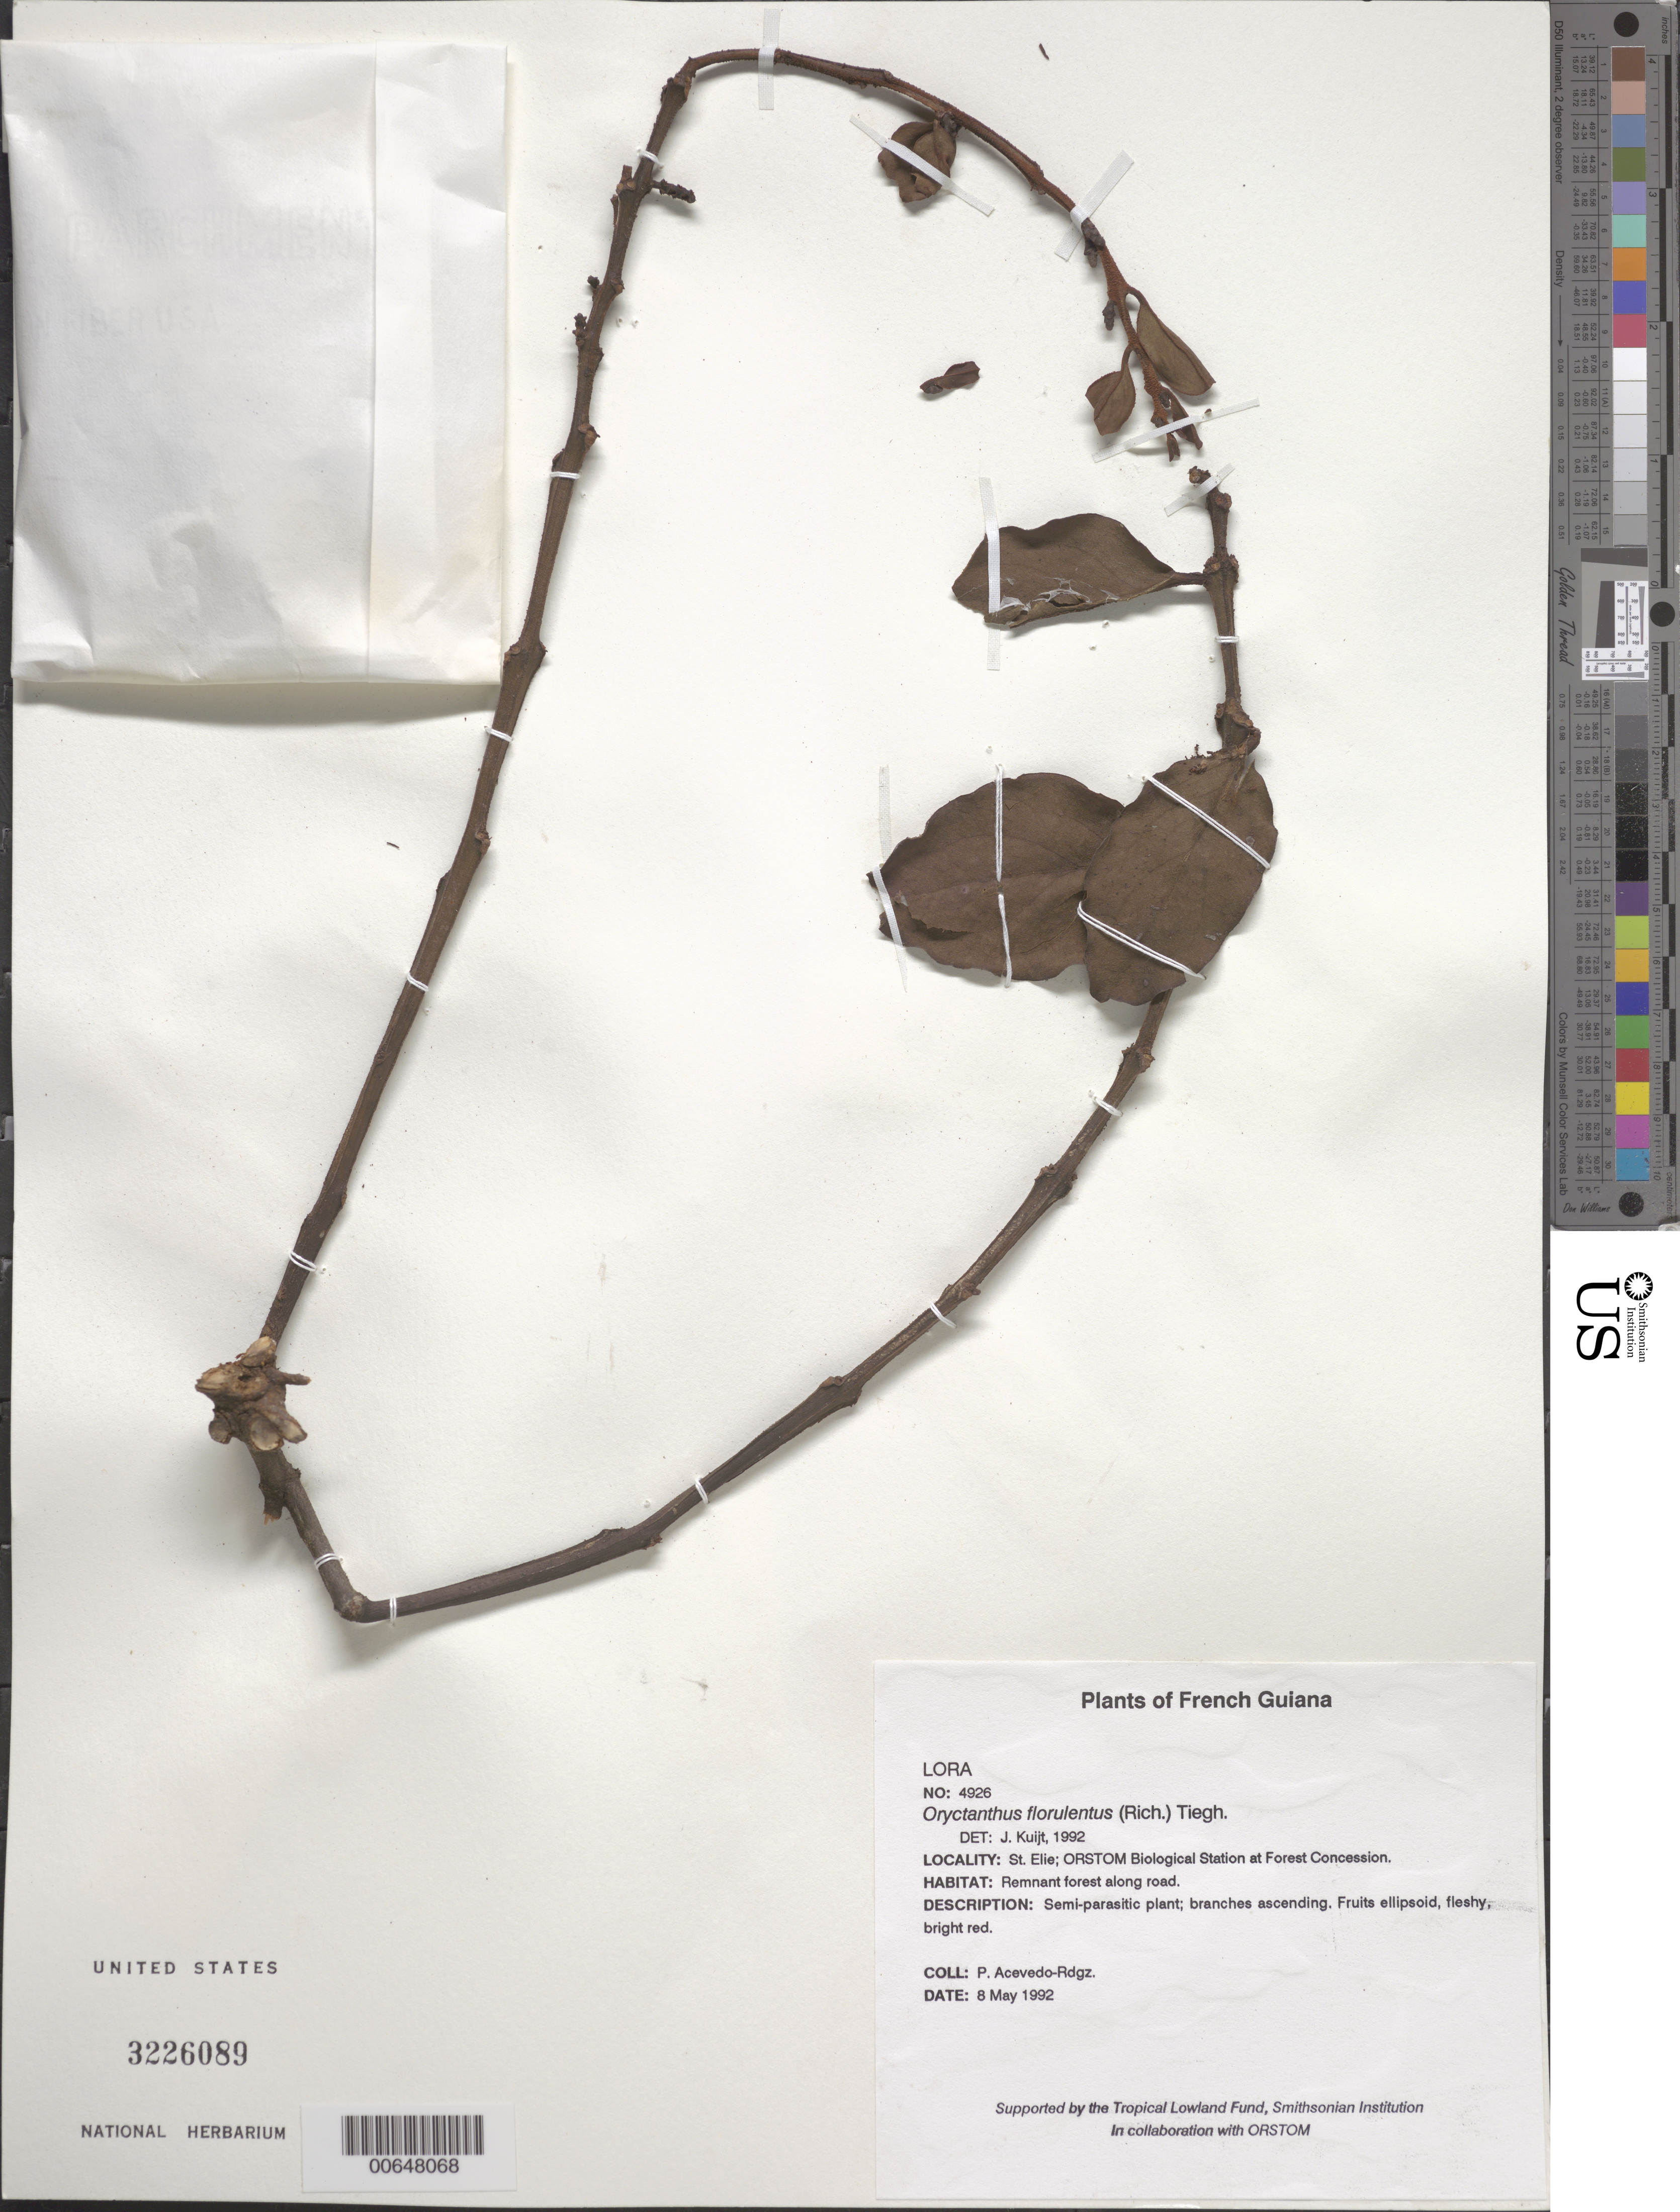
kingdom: Plantae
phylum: Tracheophyta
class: Magnoliopsida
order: Santalales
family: Loranthaceae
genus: Oryctanthus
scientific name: Oryctanthus florulentus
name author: (Rich.) Tiegh.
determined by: Kuijt, Job, (CANADA)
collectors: P. Acevedo-Rodr.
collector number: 4926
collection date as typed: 08 May 1992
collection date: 1992-05-08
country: French Guiana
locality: St. Elie; ORSTOM Biological Station at Forest Concession.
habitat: Remnant forest along road.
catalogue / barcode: US 3226089